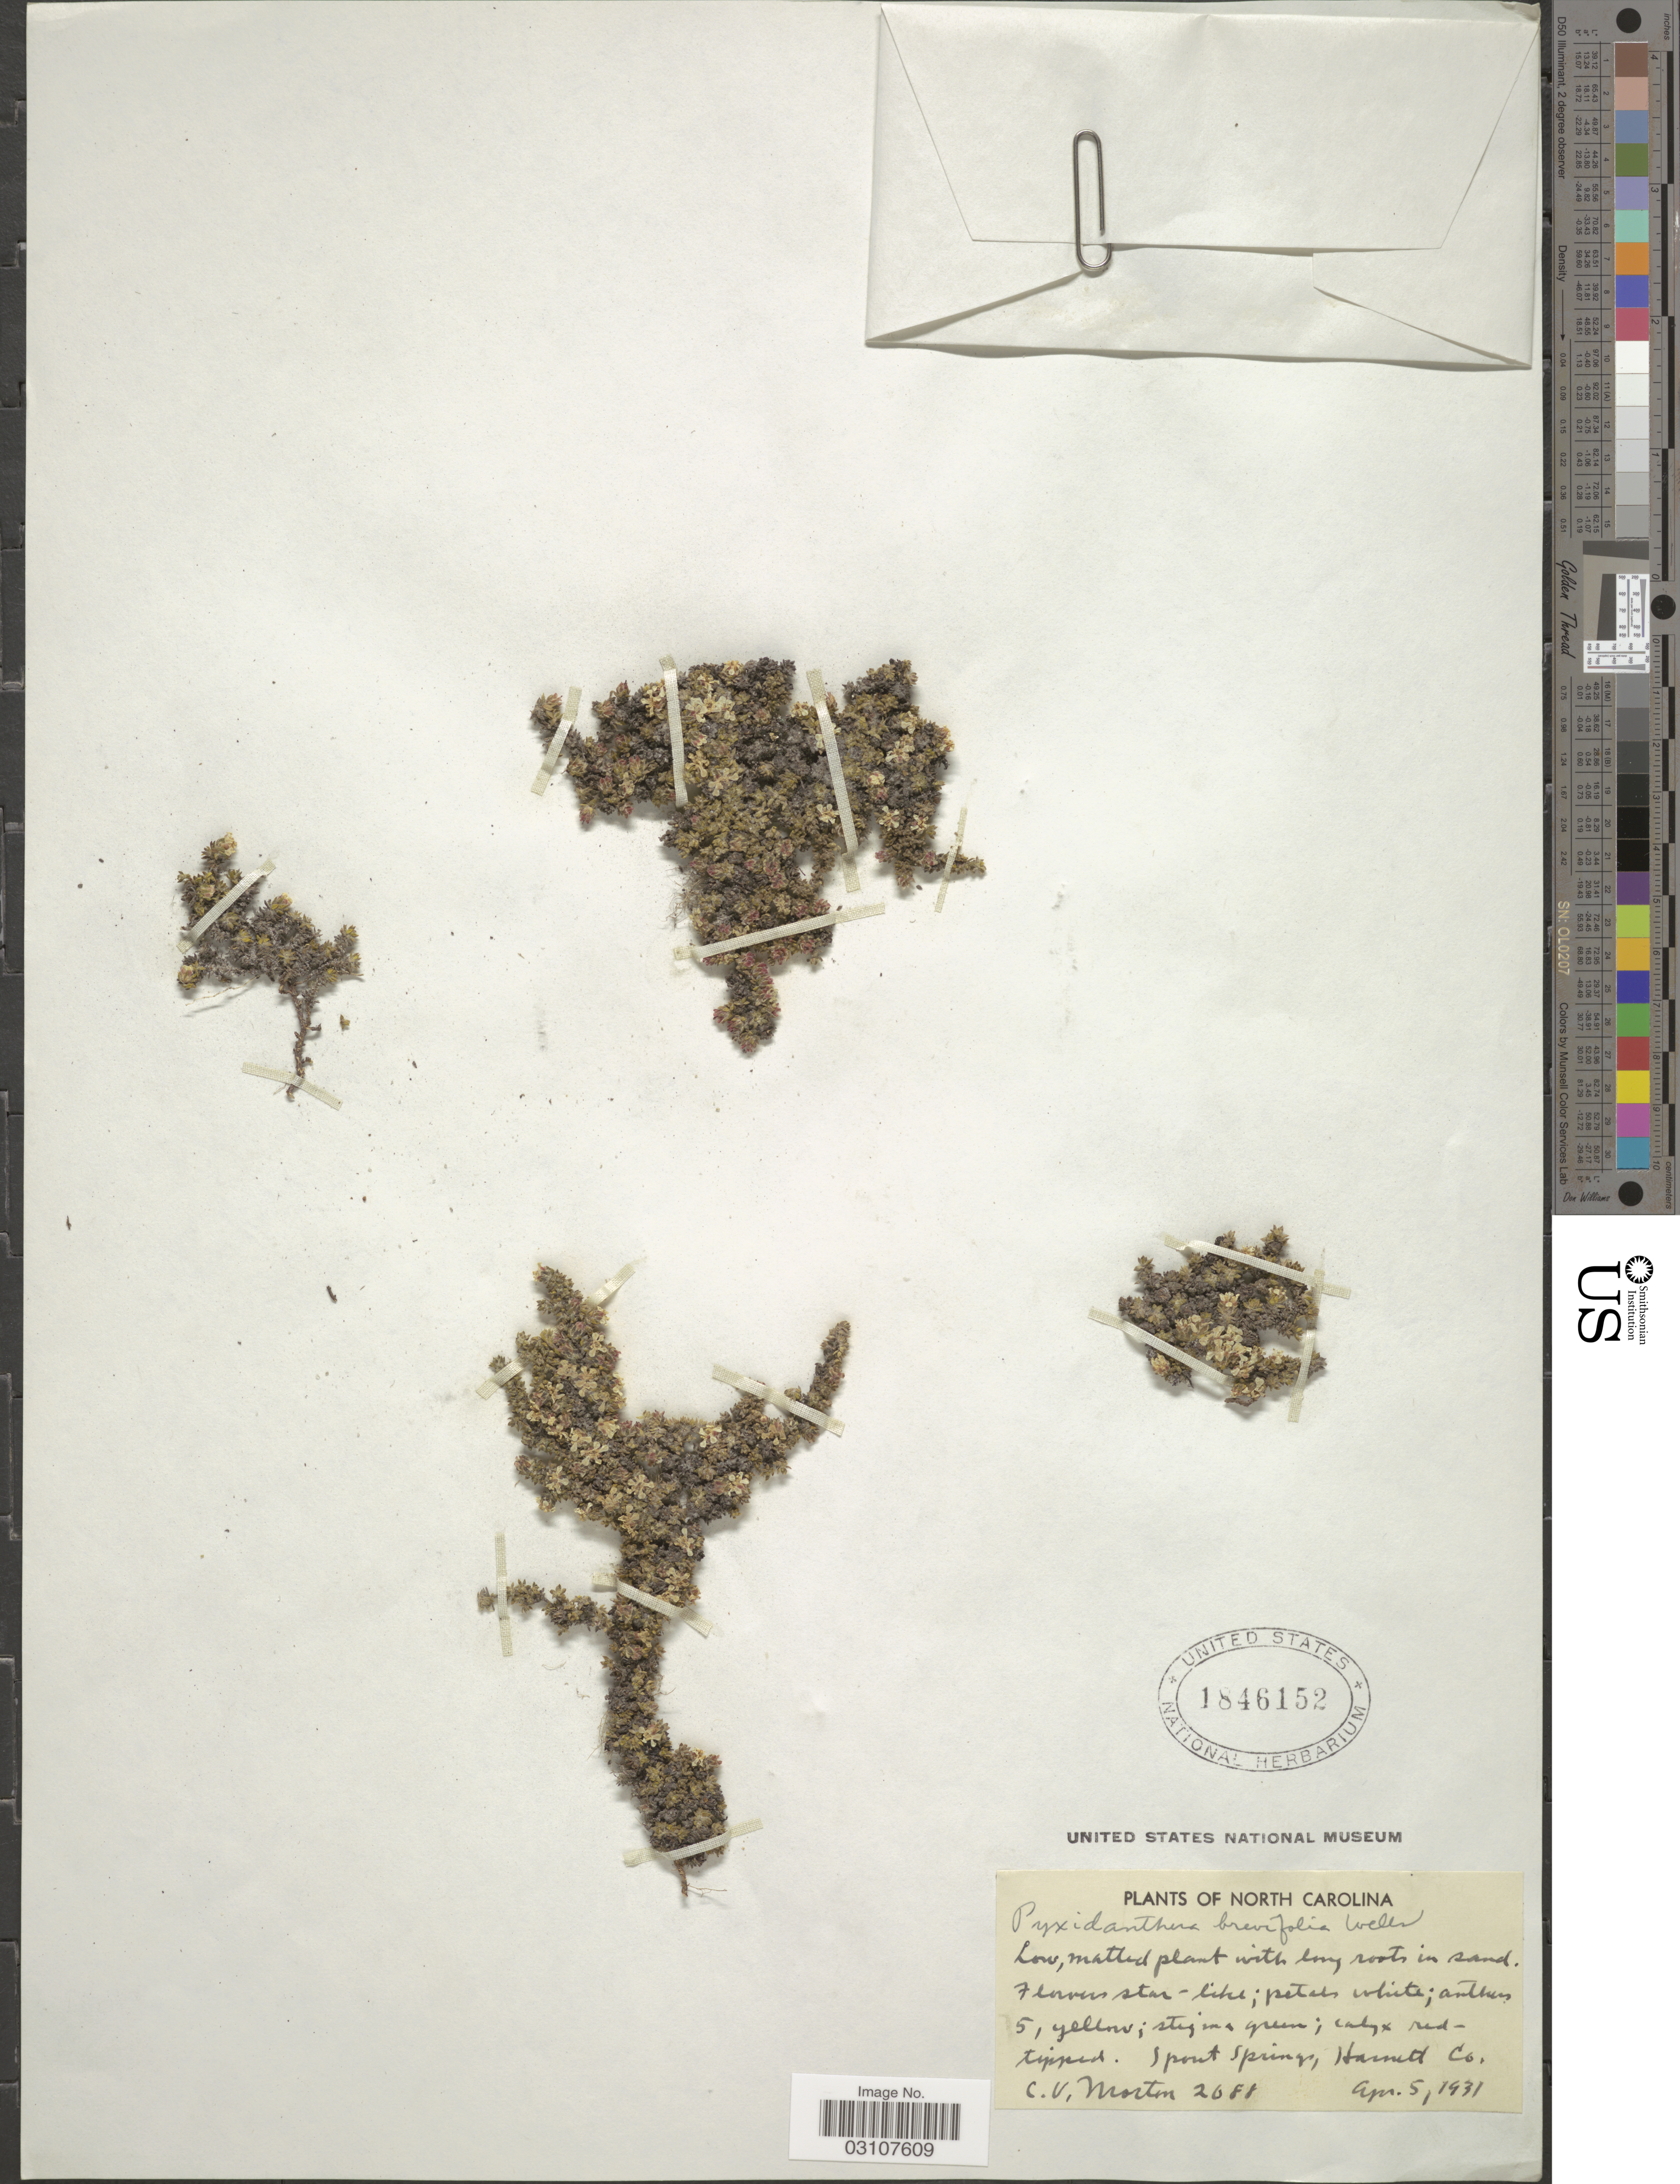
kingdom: Plantae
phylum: Tracheophyta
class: Magnoliopsida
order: Ericales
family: Diapensiaceae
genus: Pyxidanthera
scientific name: Pyxidanthera brevifolia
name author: Wells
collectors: C. V. Morton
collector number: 2088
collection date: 1931-04-05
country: United States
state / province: North Carolina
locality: Spout Springs, Harnett Co.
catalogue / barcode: US 1846152